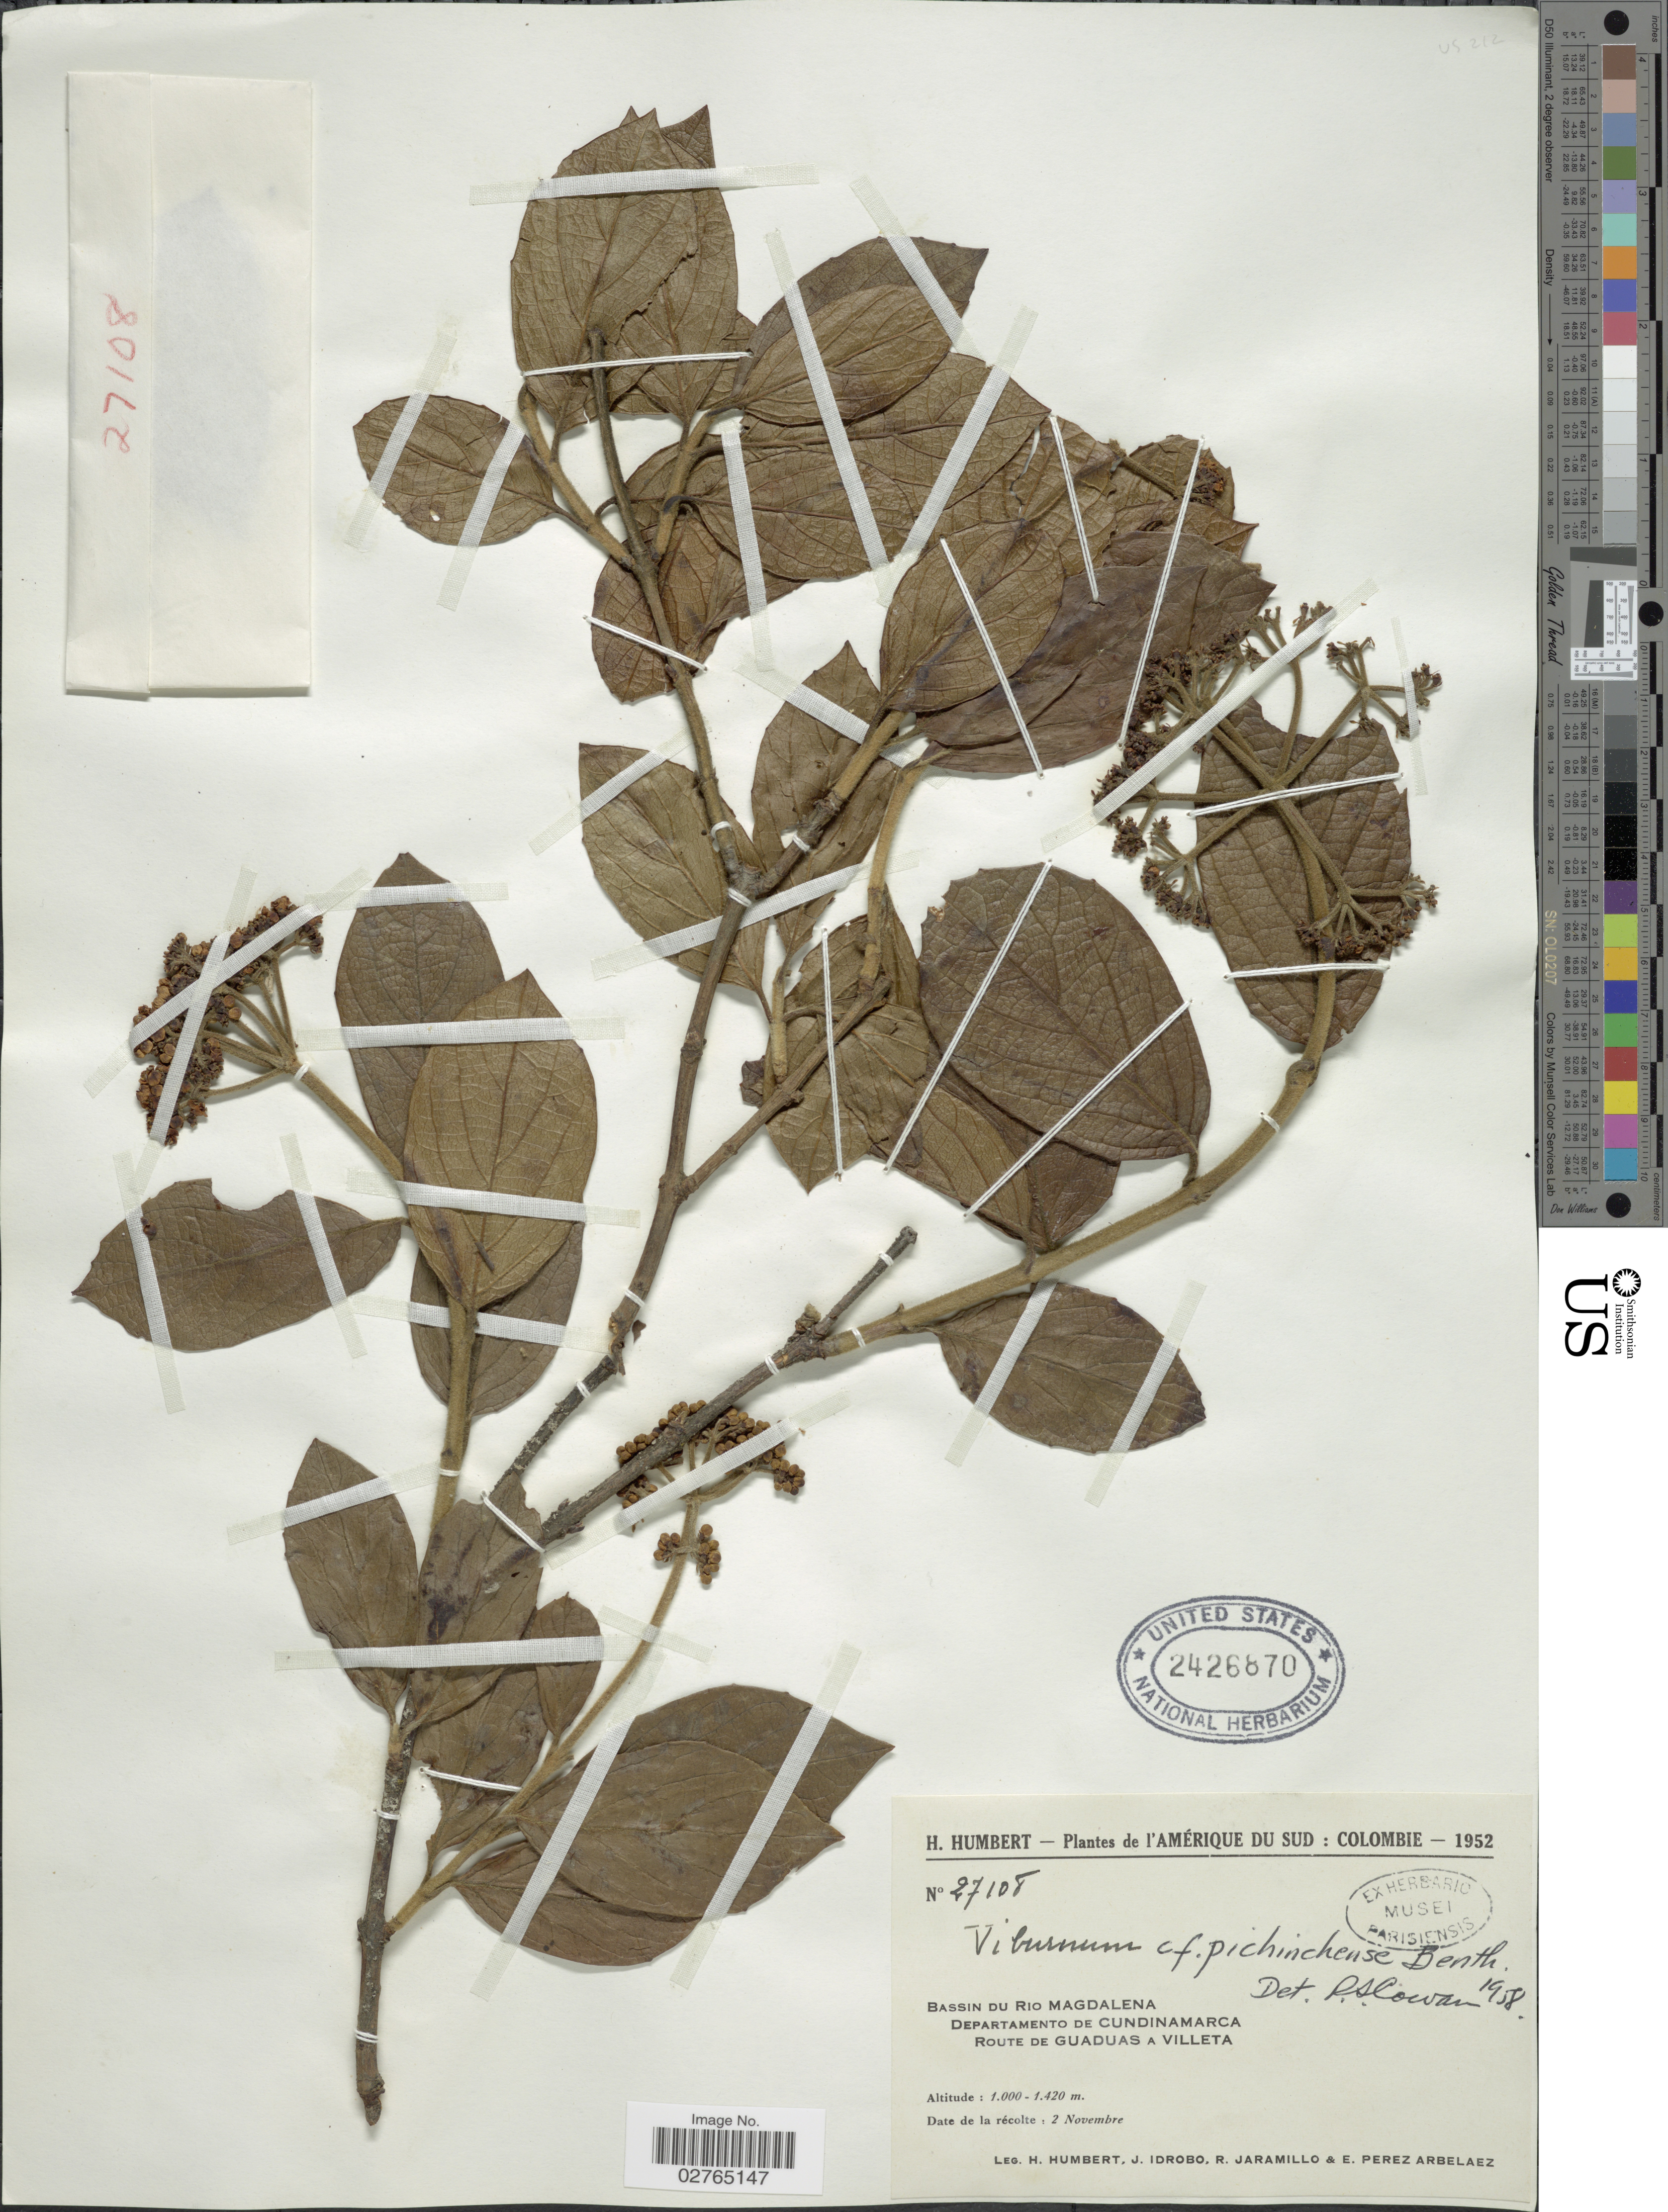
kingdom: Plantae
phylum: Tracheophyta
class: Magnoliopsida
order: Dipsacales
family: Viburnaceae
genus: Viburnum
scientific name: Viburnum pichinchense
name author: Benth.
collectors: H. Humbert, J. M. Idrobo, R. Jaramillo M. & E. Pérez Arbeláez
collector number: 27108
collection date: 1952-11-02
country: Colombia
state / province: Cundinamarca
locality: Bassin du Rio Magdalena. Departamento de Cundinamarca. Route de Guaduas a Villeta.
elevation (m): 1000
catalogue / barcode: US 2426870